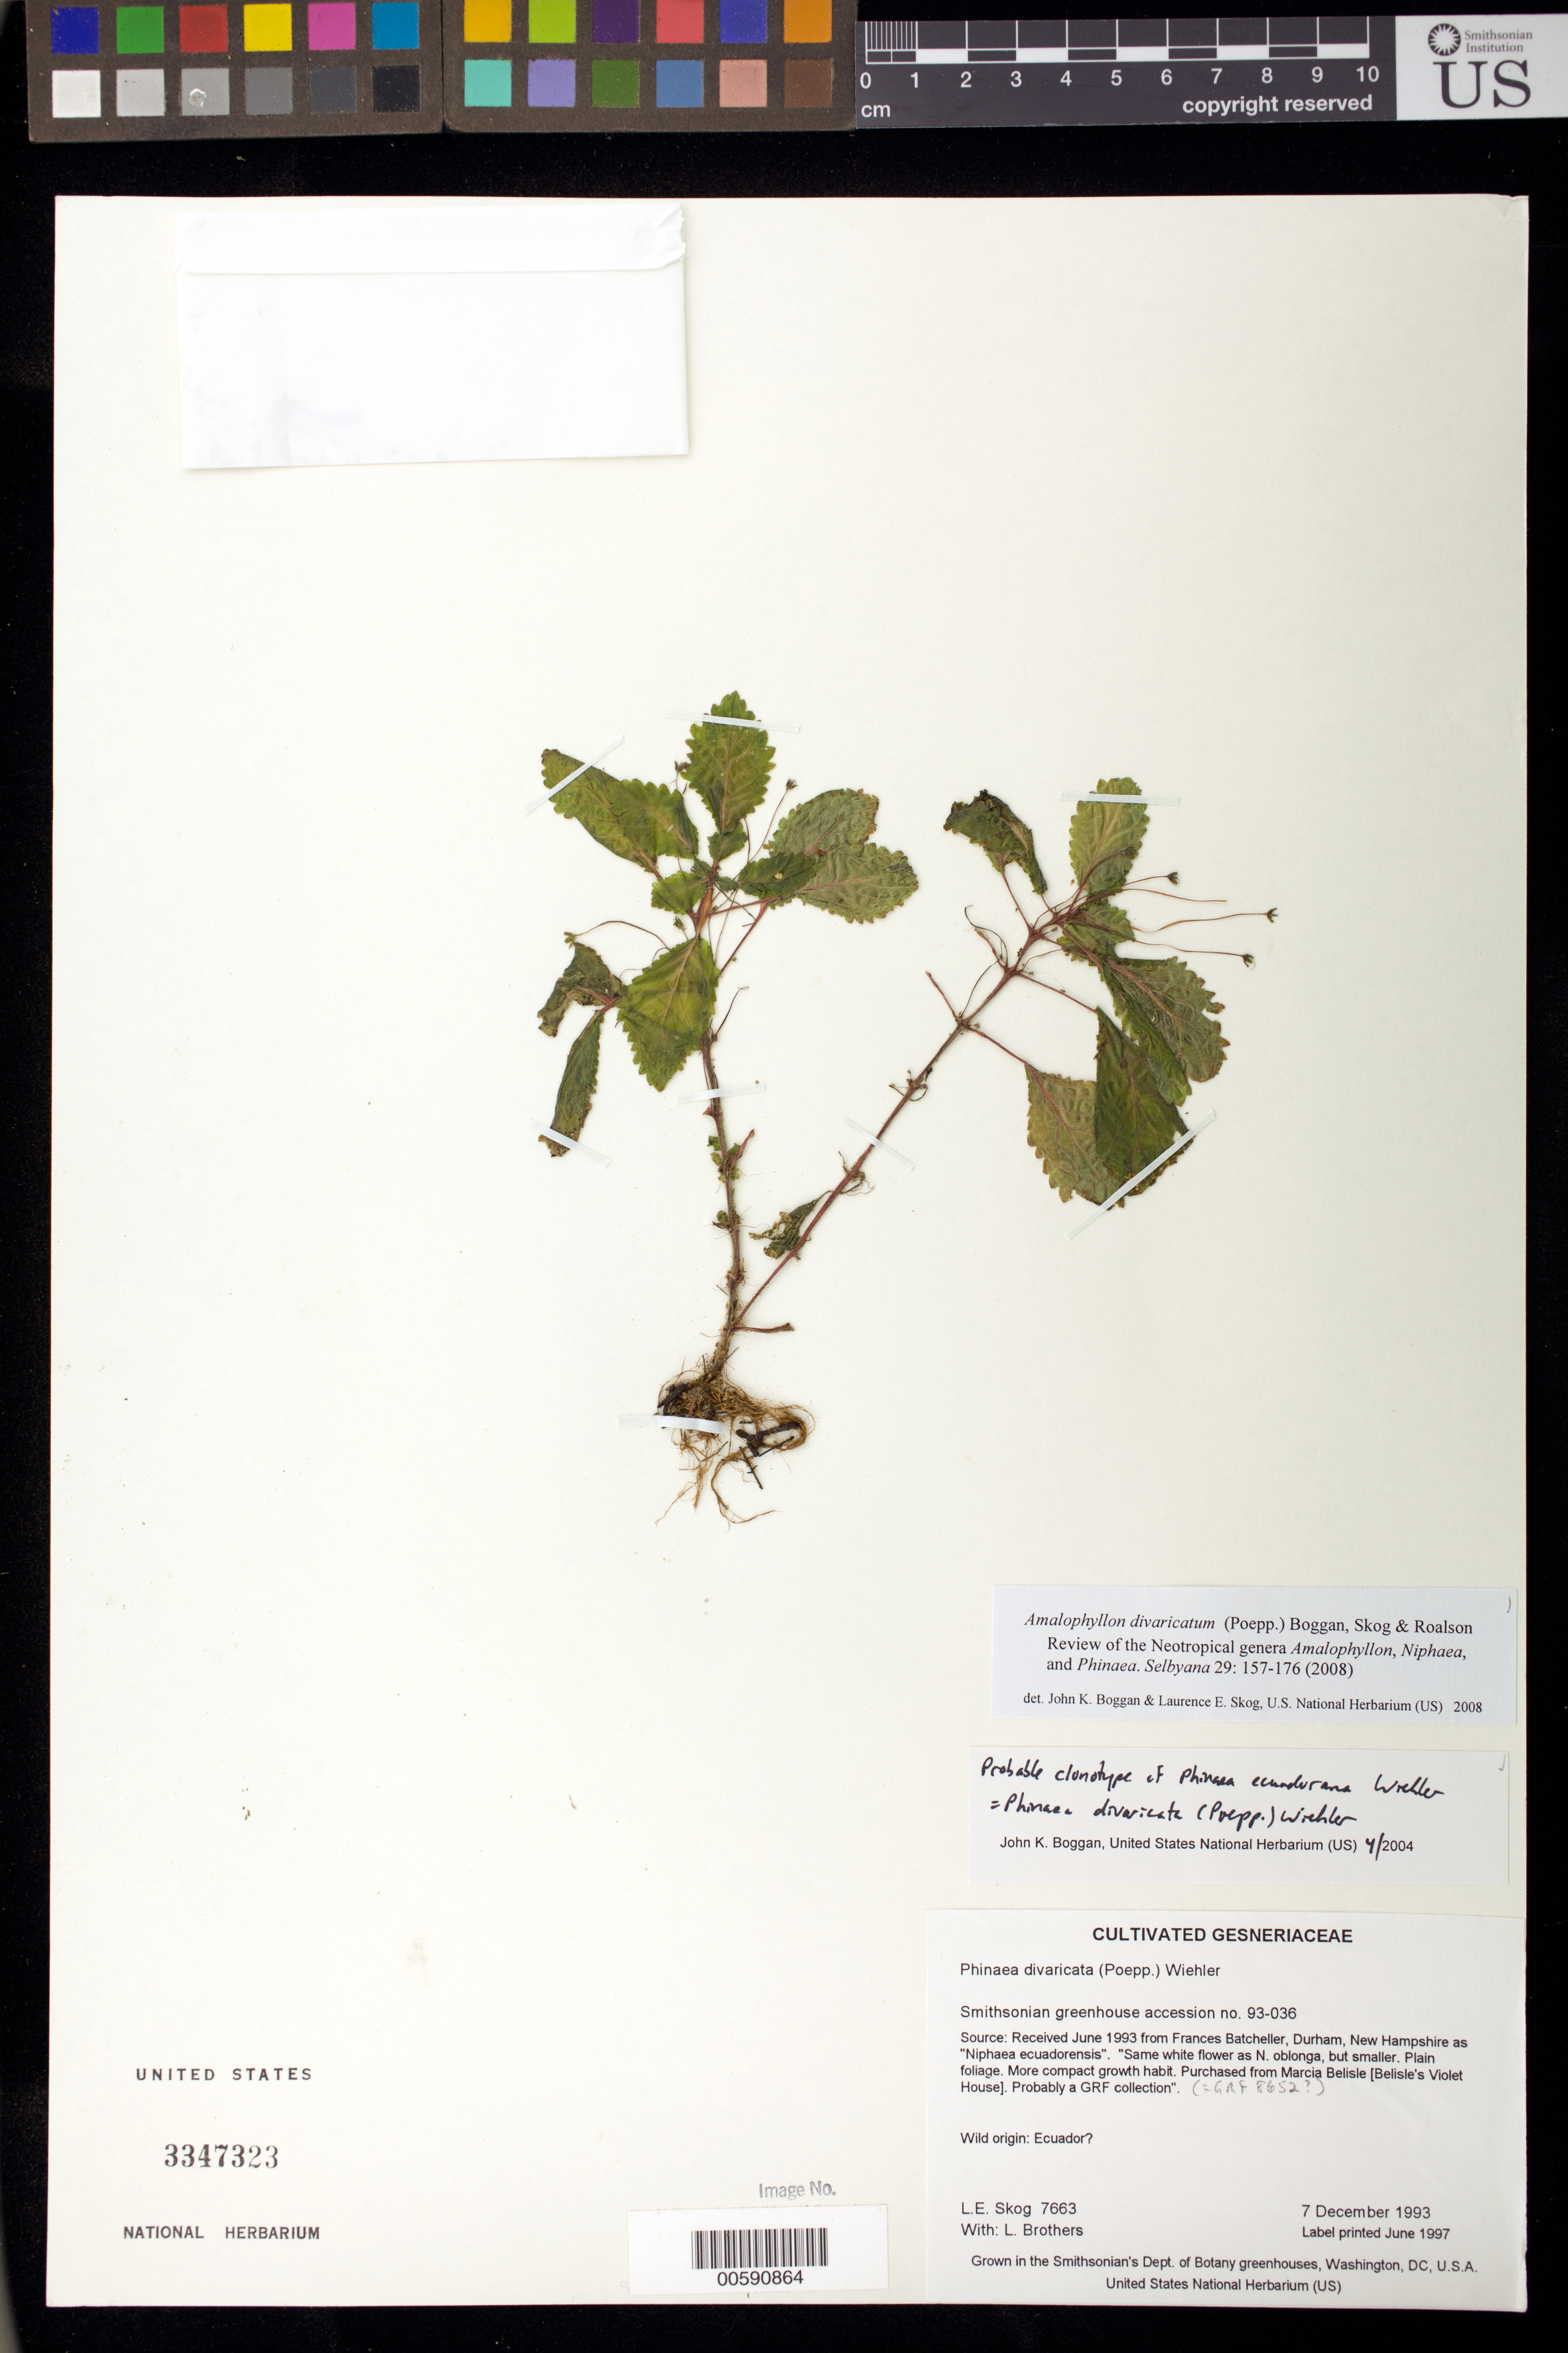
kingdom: Plantae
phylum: Tracheophyta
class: Magnoliopsida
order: Lamiales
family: Gesneriaceae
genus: Amalophyllon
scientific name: Amalophyllon divaricatum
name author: (Poepp.) Boggan et al.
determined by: Boggan, J. K.; Skog, L. E.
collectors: L. E. Skog & L. Brothers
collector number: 7663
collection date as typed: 07 Dec 1993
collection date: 1993-12-07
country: United States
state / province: District of Columbia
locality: Grown in the Smithsonian's Dept. of Botany greenhouses, Washington, DC, U.S.A. [orig. Ecuador?]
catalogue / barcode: US 3347323